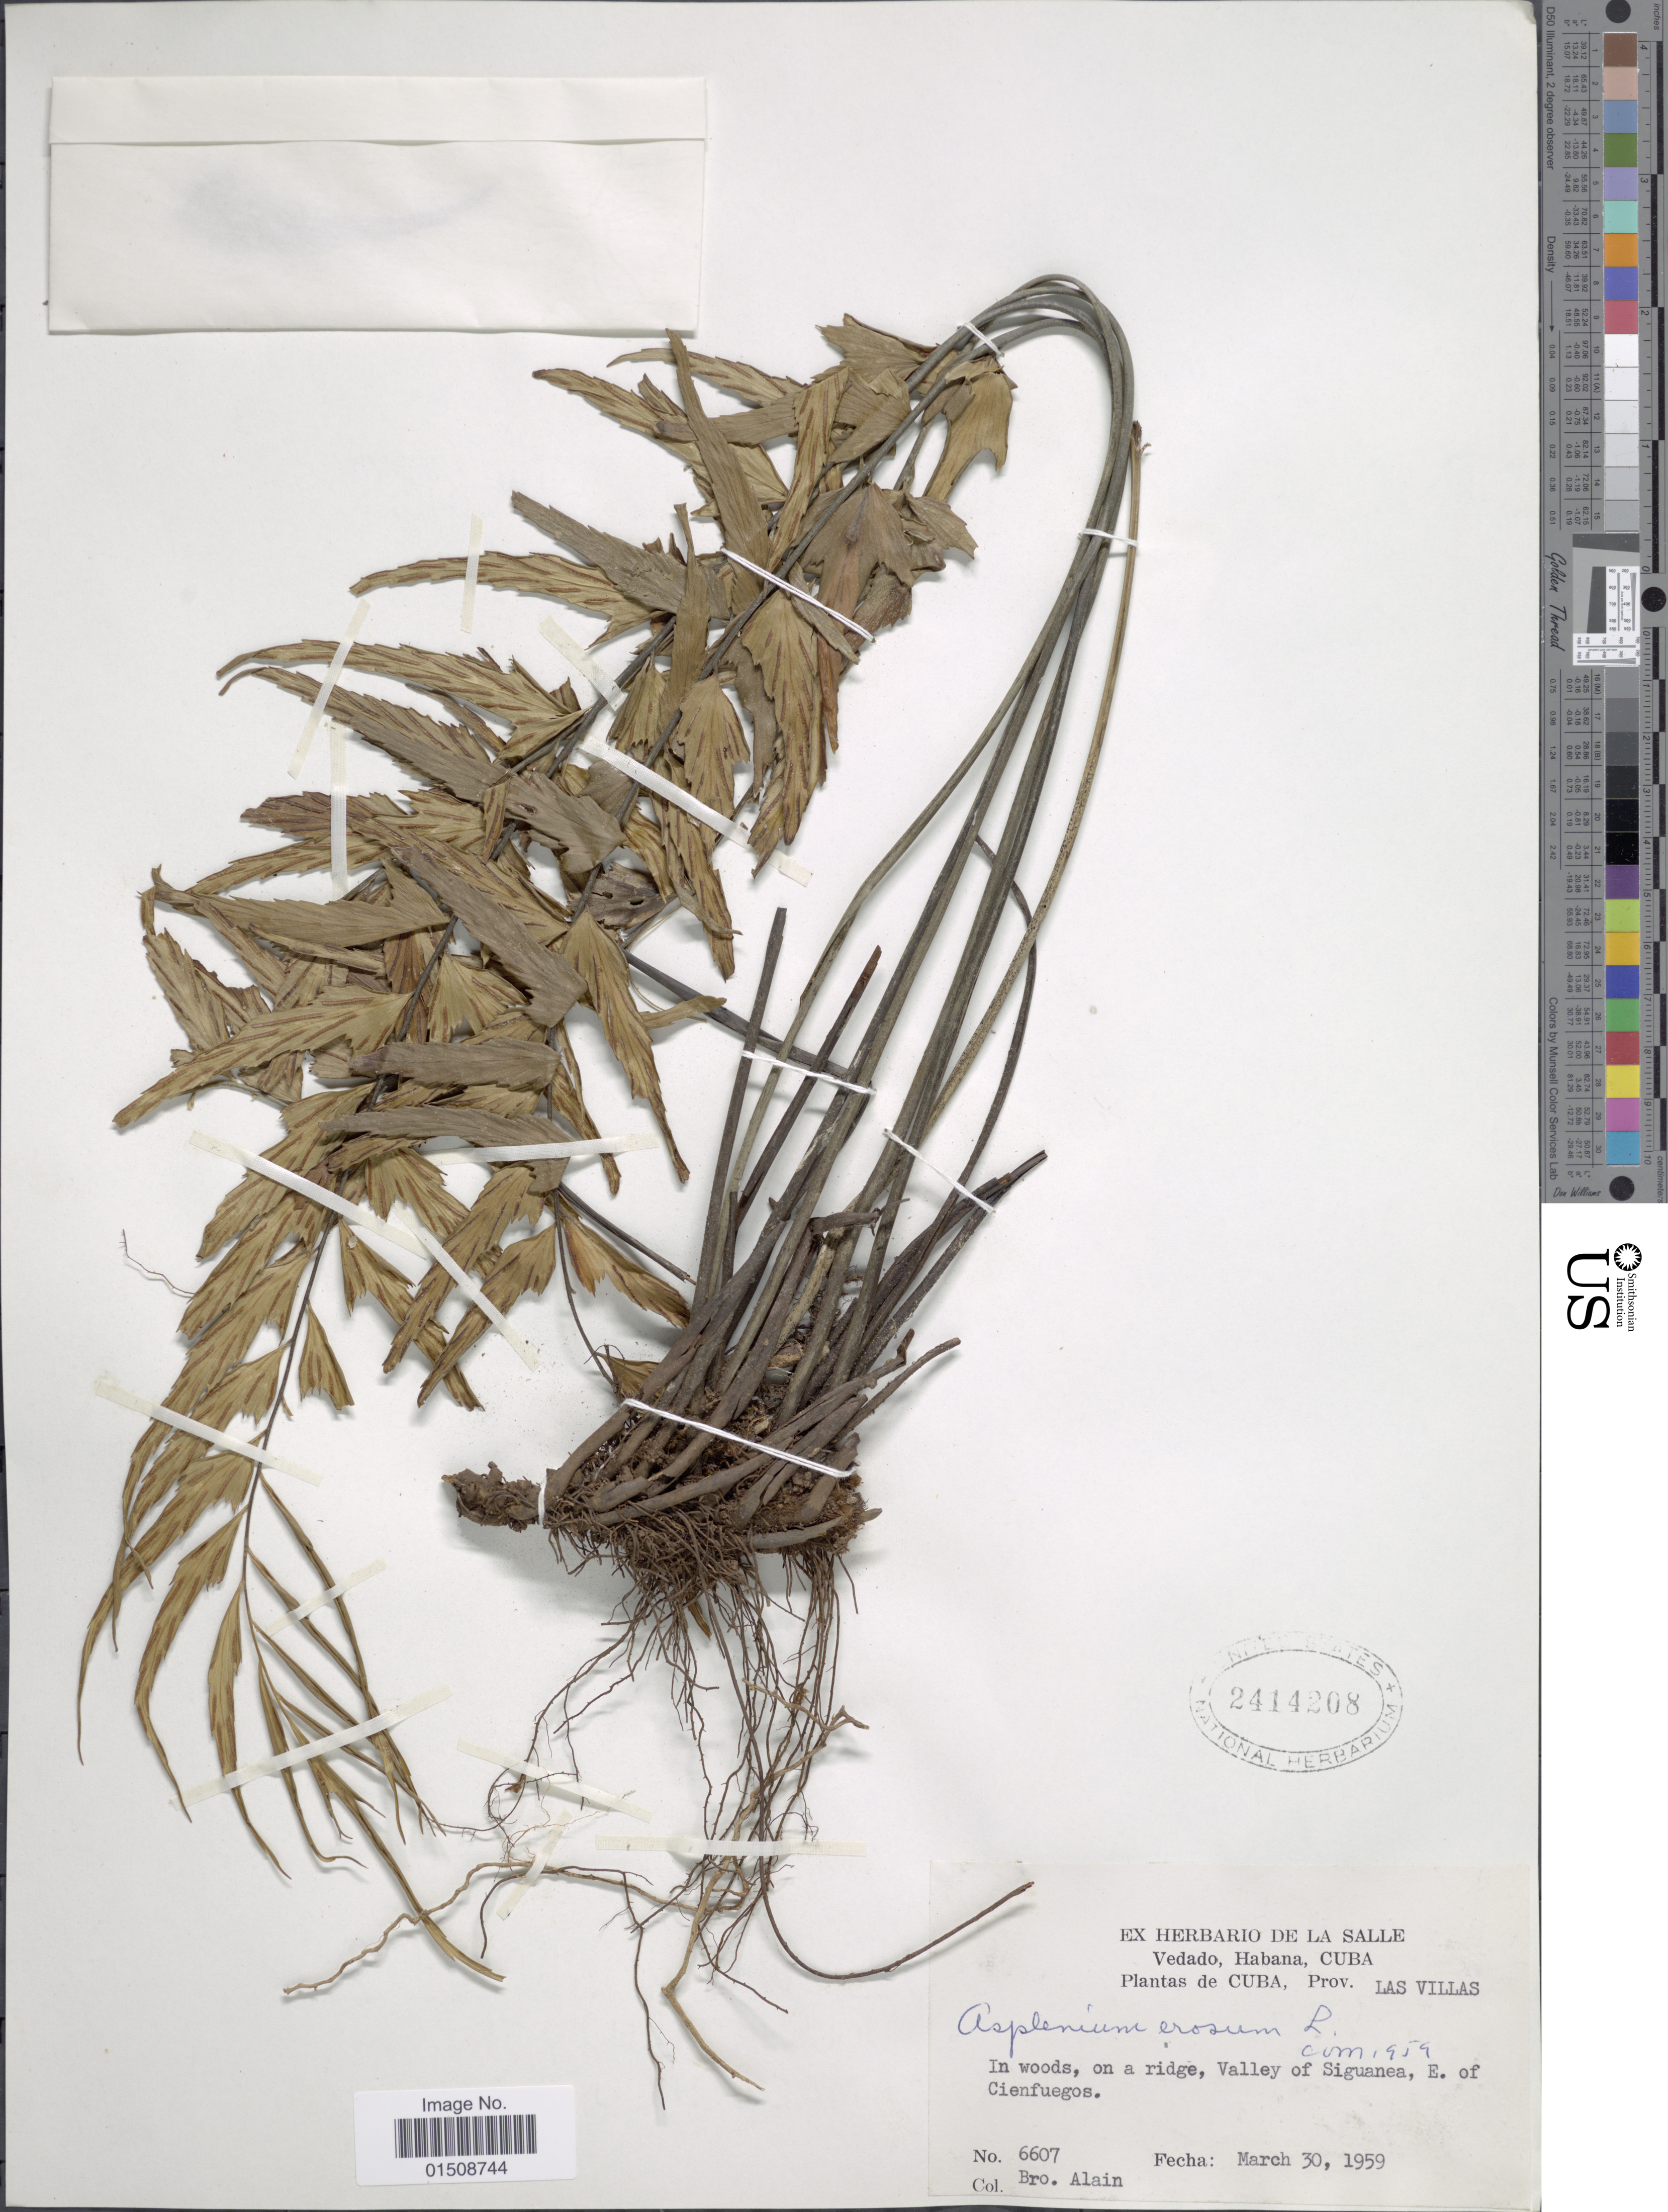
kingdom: Plantae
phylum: Tracheophyta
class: Polypodiopsida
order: Polypodiales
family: Aspleniaceae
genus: Asplenium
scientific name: Asplenium erosum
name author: L.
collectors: A. H. Liogier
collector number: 6607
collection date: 1959-03-30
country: Cuba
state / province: La Habana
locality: Vedado, Habana, Cuba, Prov. Las Villas. In woods, on a ridge, Valley of Siguanea, E. of Cienfuegos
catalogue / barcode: US 2414208